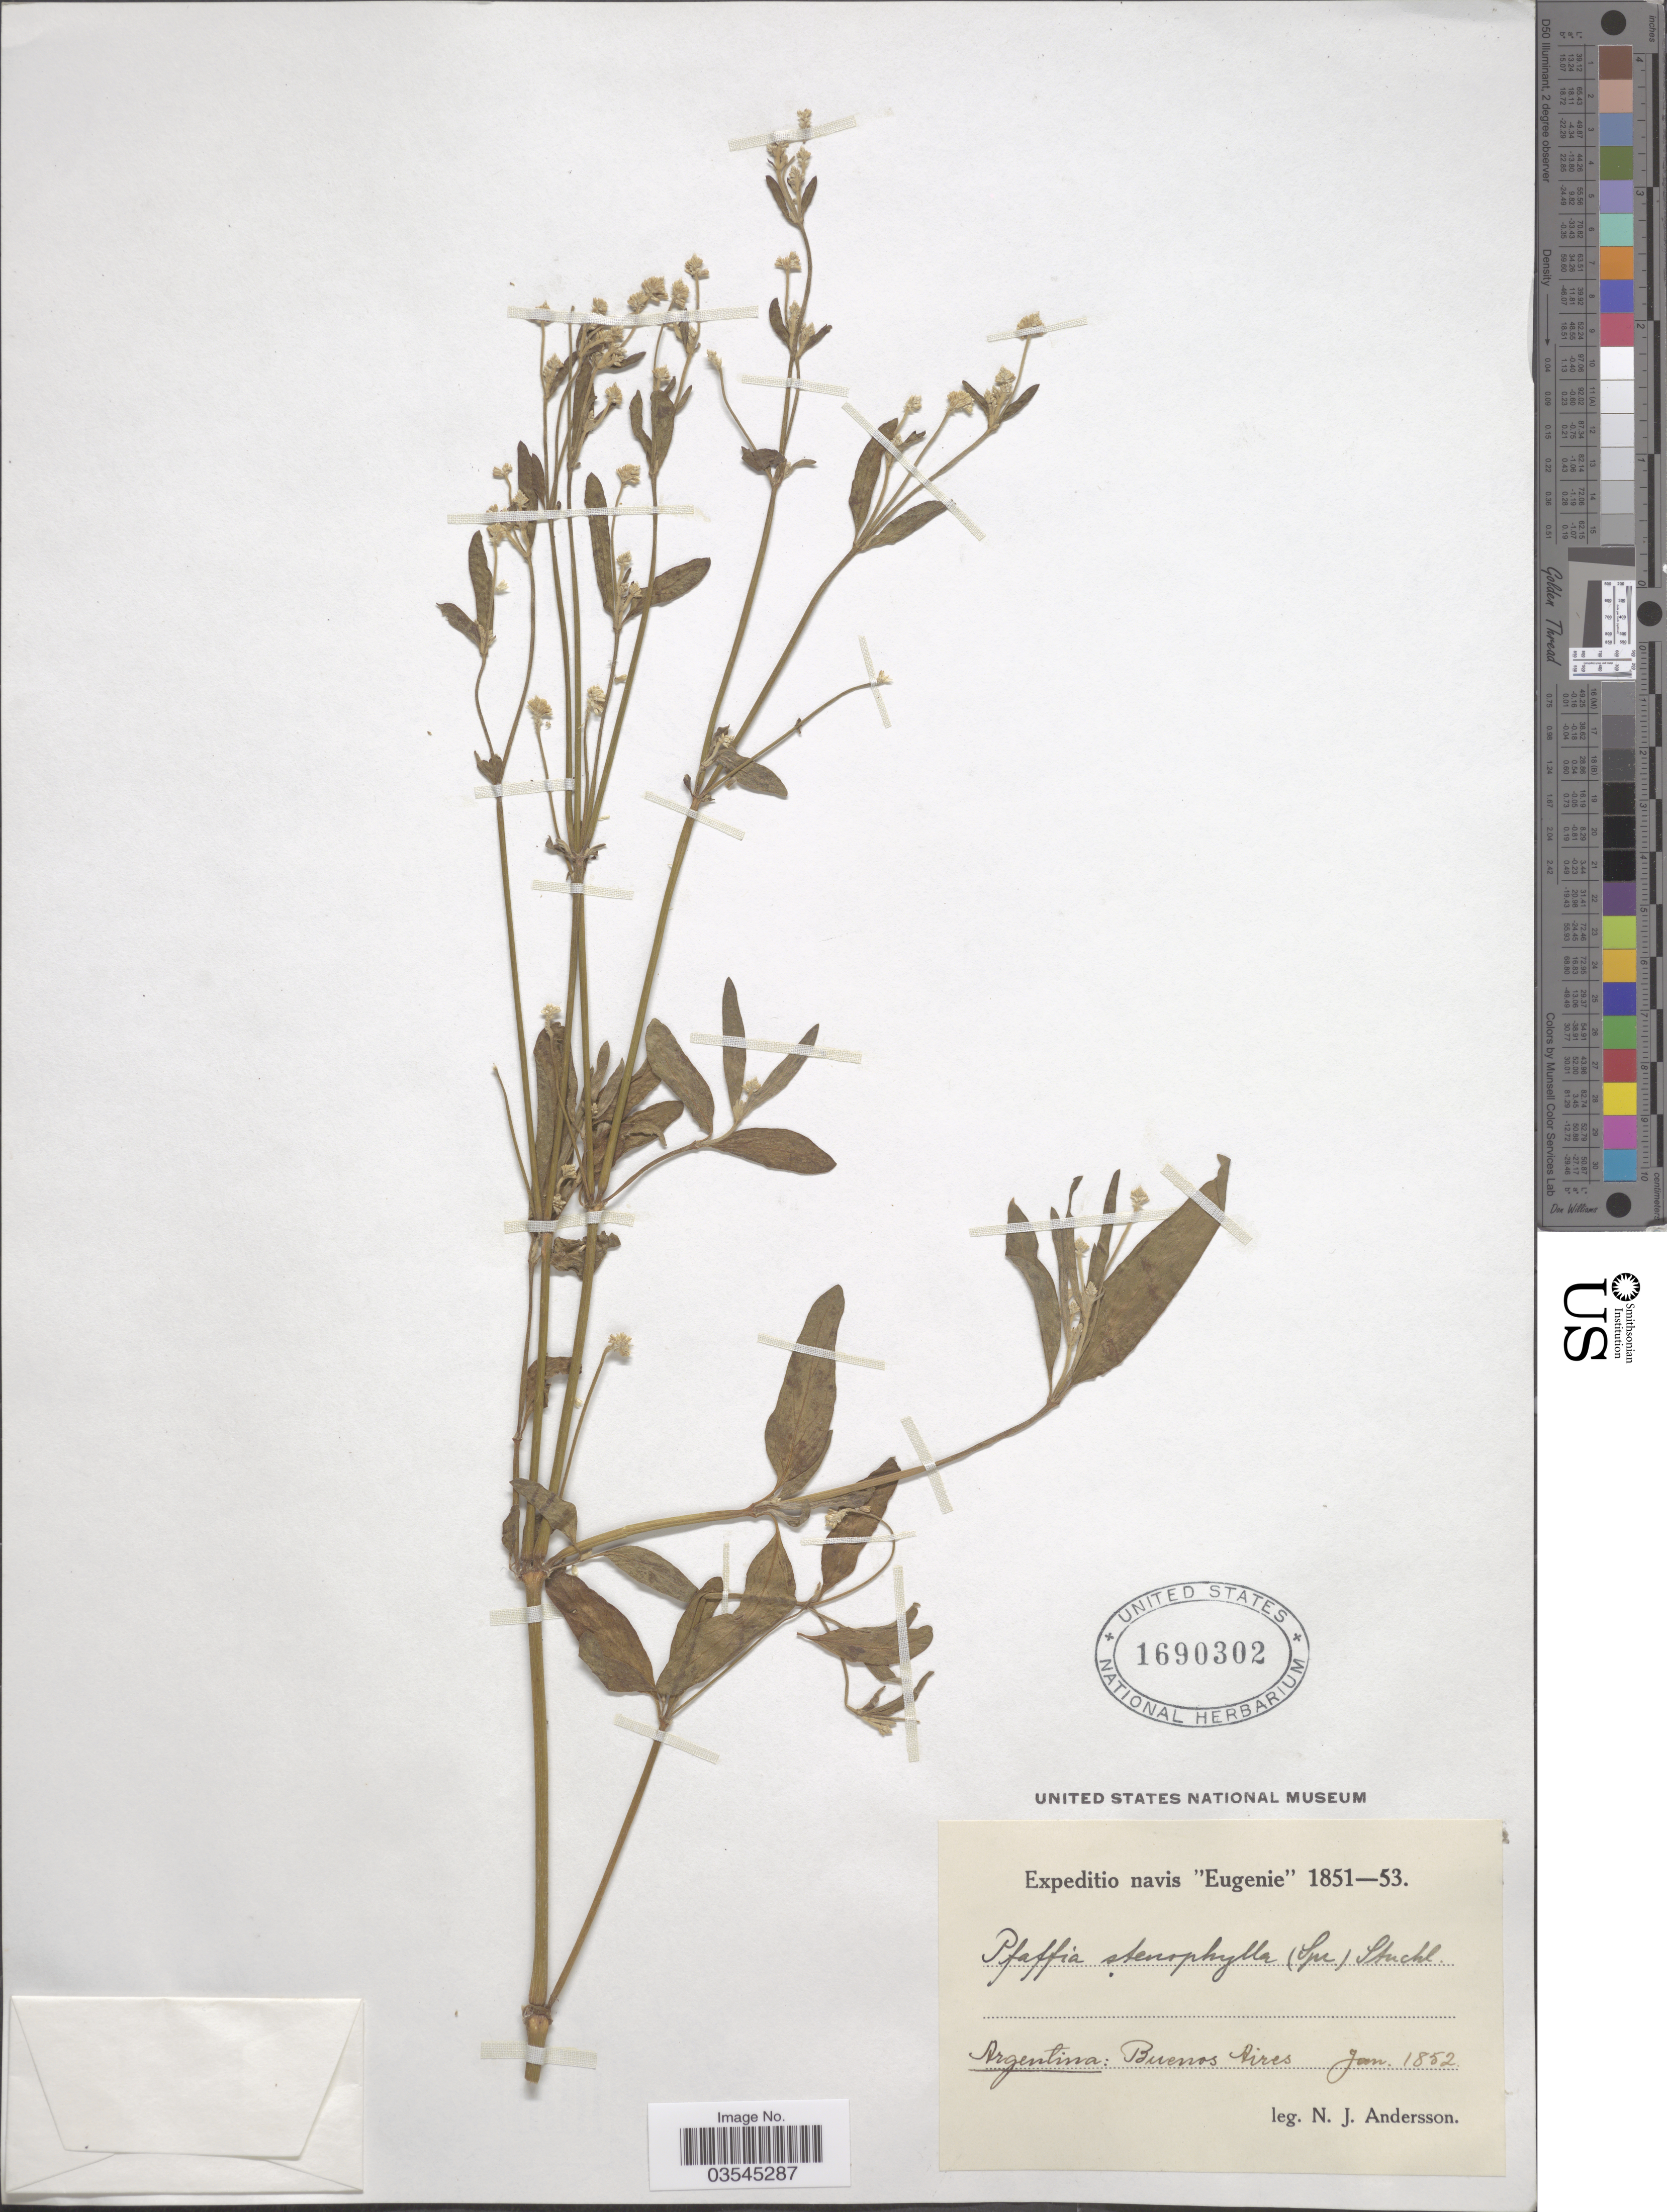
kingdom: Plantae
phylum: Tracheophyta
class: Magnoliopsida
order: Caryophyllales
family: Amaranthaceae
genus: Pfaffia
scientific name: Pfaffia glomerata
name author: (Spreng.) Pedersen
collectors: N. J. Andersson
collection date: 1852-01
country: Argentina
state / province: Buenos Aires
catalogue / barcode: US 1690302